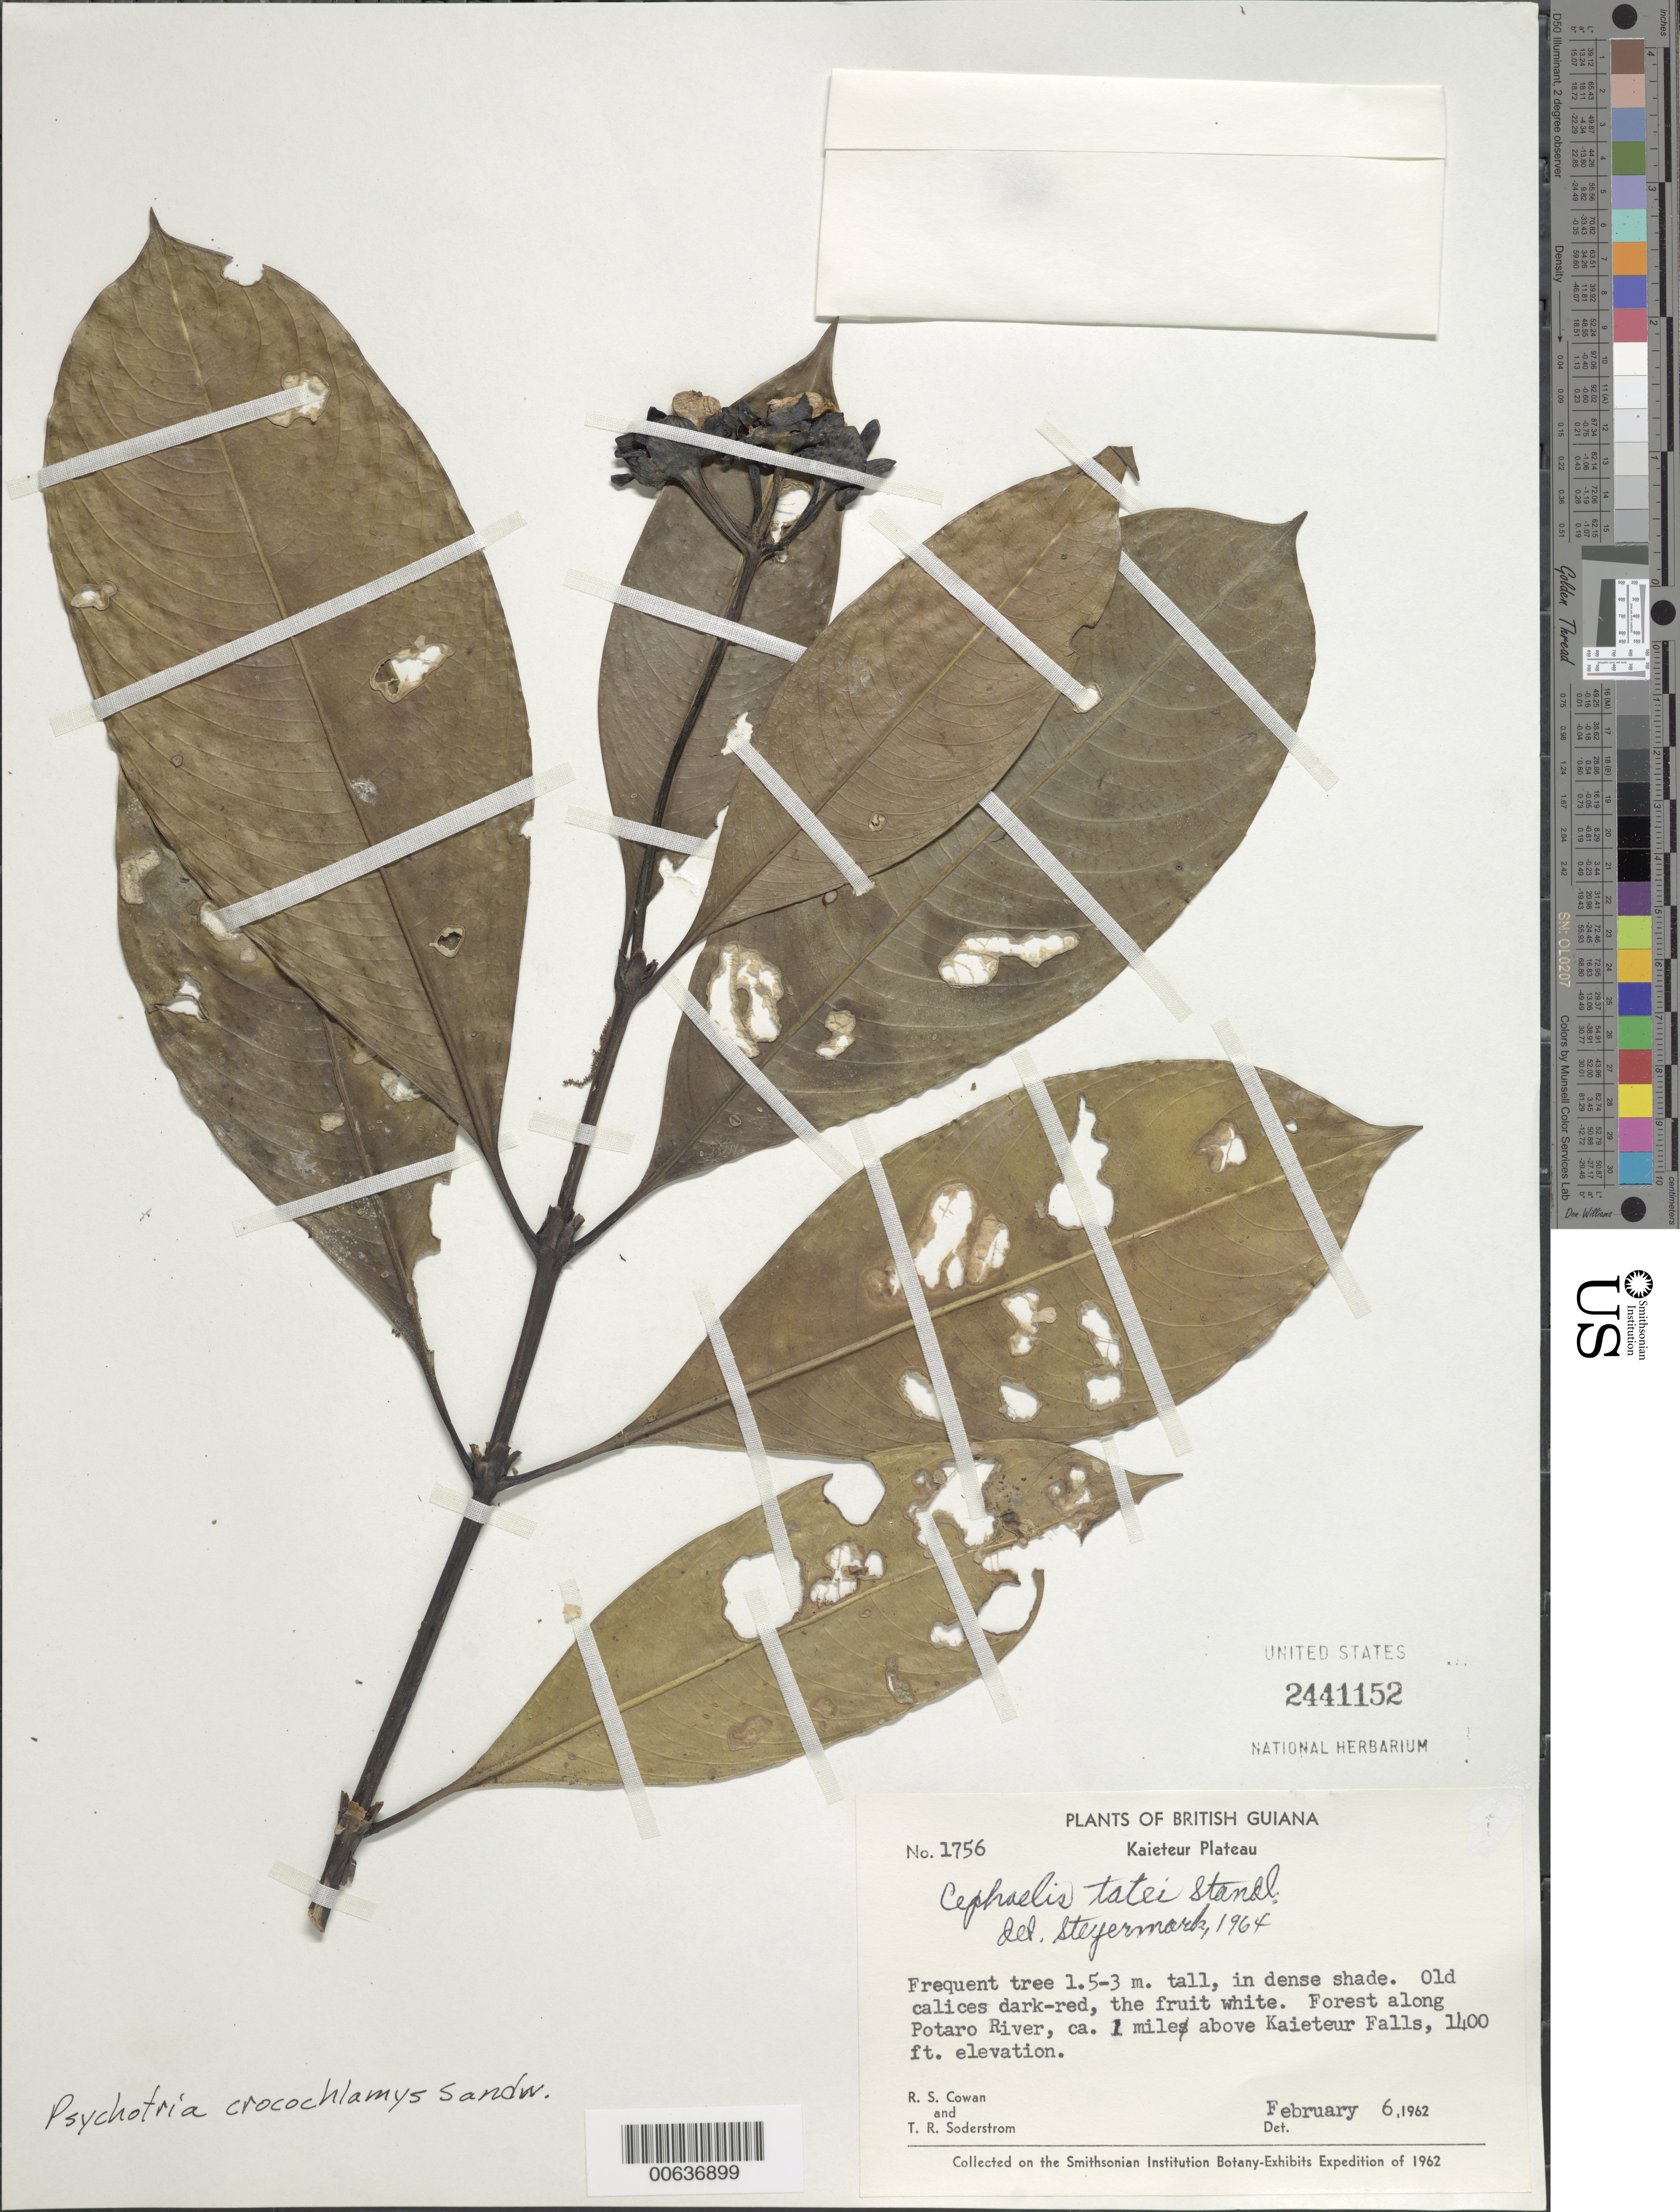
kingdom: Plantae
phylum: Tracheophyta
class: Magnoliopsida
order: Gentianales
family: Rubiaceae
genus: Palicourea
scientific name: Palicourea crocochlamys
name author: (Sandw.) Delprete & J.H. Kirkbr.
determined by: Kirkbride, J. H., Jr.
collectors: R. S. Cowan & T. R. Soderstrom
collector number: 1756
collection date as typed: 6-Feb-62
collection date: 1962-02-06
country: Guyana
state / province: Potaro-Siparuni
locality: Kaieteur Plateau, Potaro R., 1 mi. above Kaieteur Falls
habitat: Forest along river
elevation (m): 427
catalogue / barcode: US 2441152